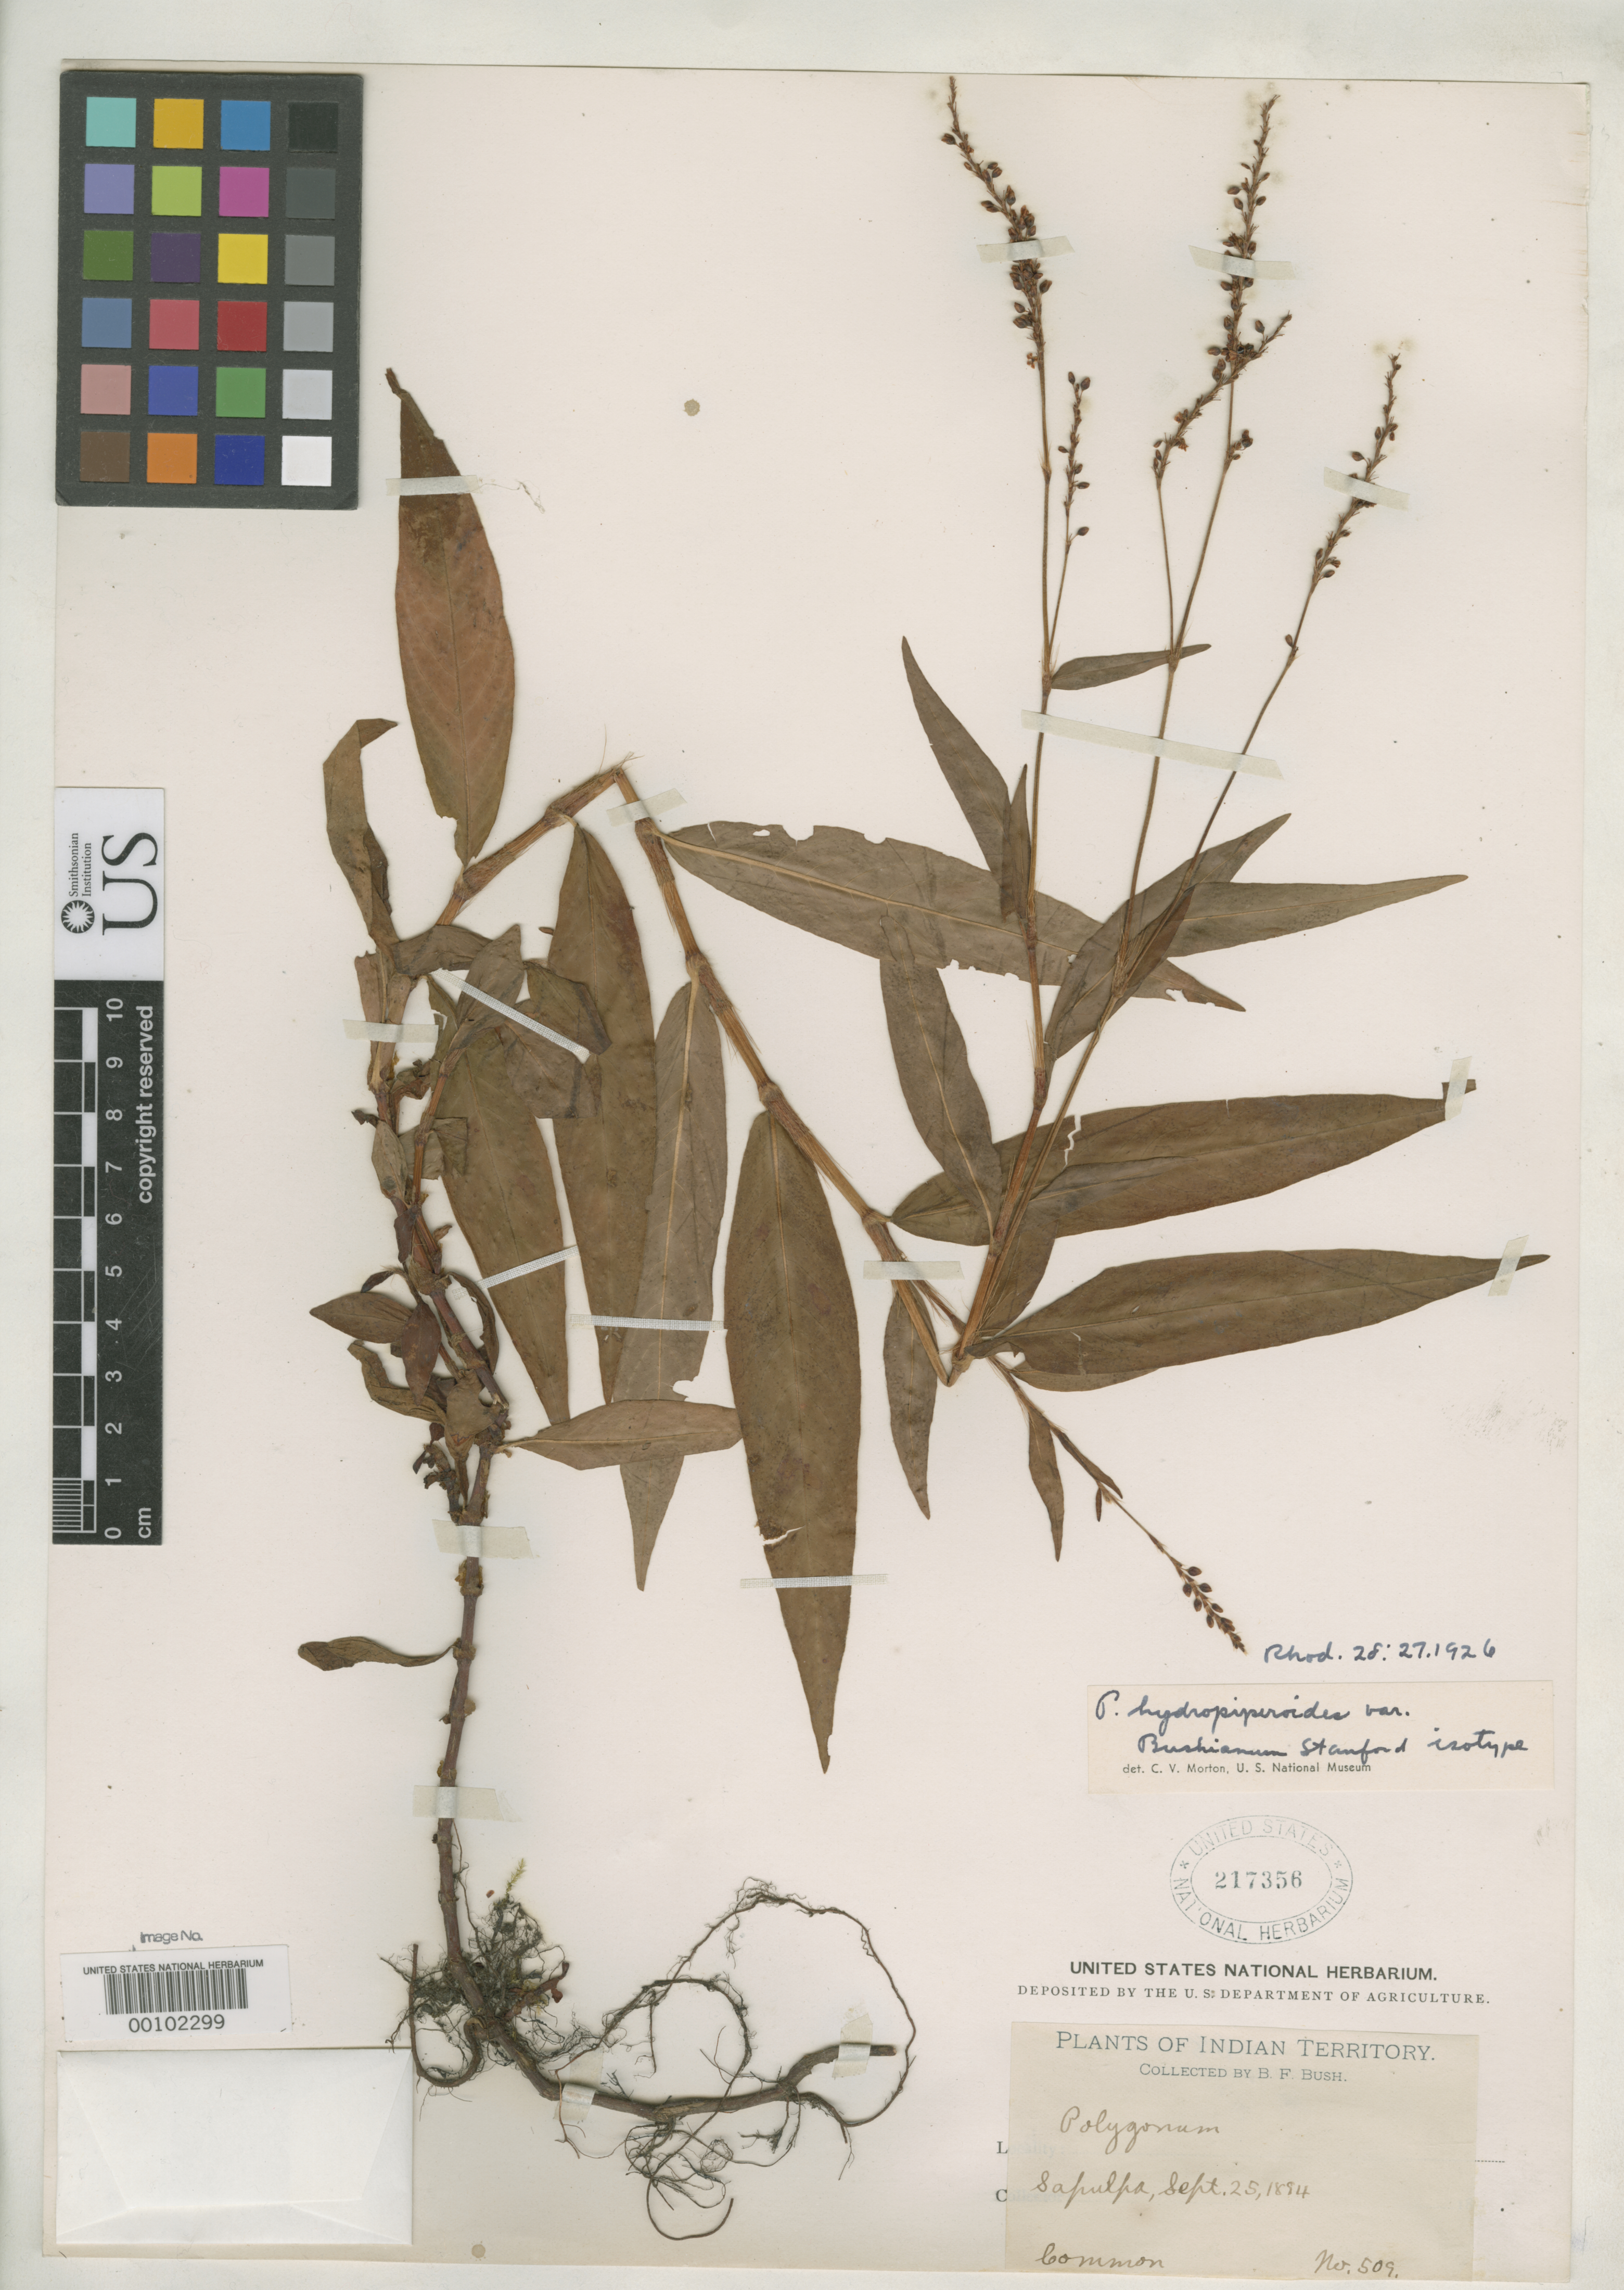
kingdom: Plantae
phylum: Tracheophyta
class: Magnoliopsida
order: Caryophyllales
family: Polygonaceae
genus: Polygonum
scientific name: Polygonum hydropiperoides var. bushianum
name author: Stanford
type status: Isotype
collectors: B. F. Bush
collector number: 509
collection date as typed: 25 Sep 1894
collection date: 1894-09-25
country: United States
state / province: Oklahoma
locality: Sapulpa.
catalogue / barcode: US 217356